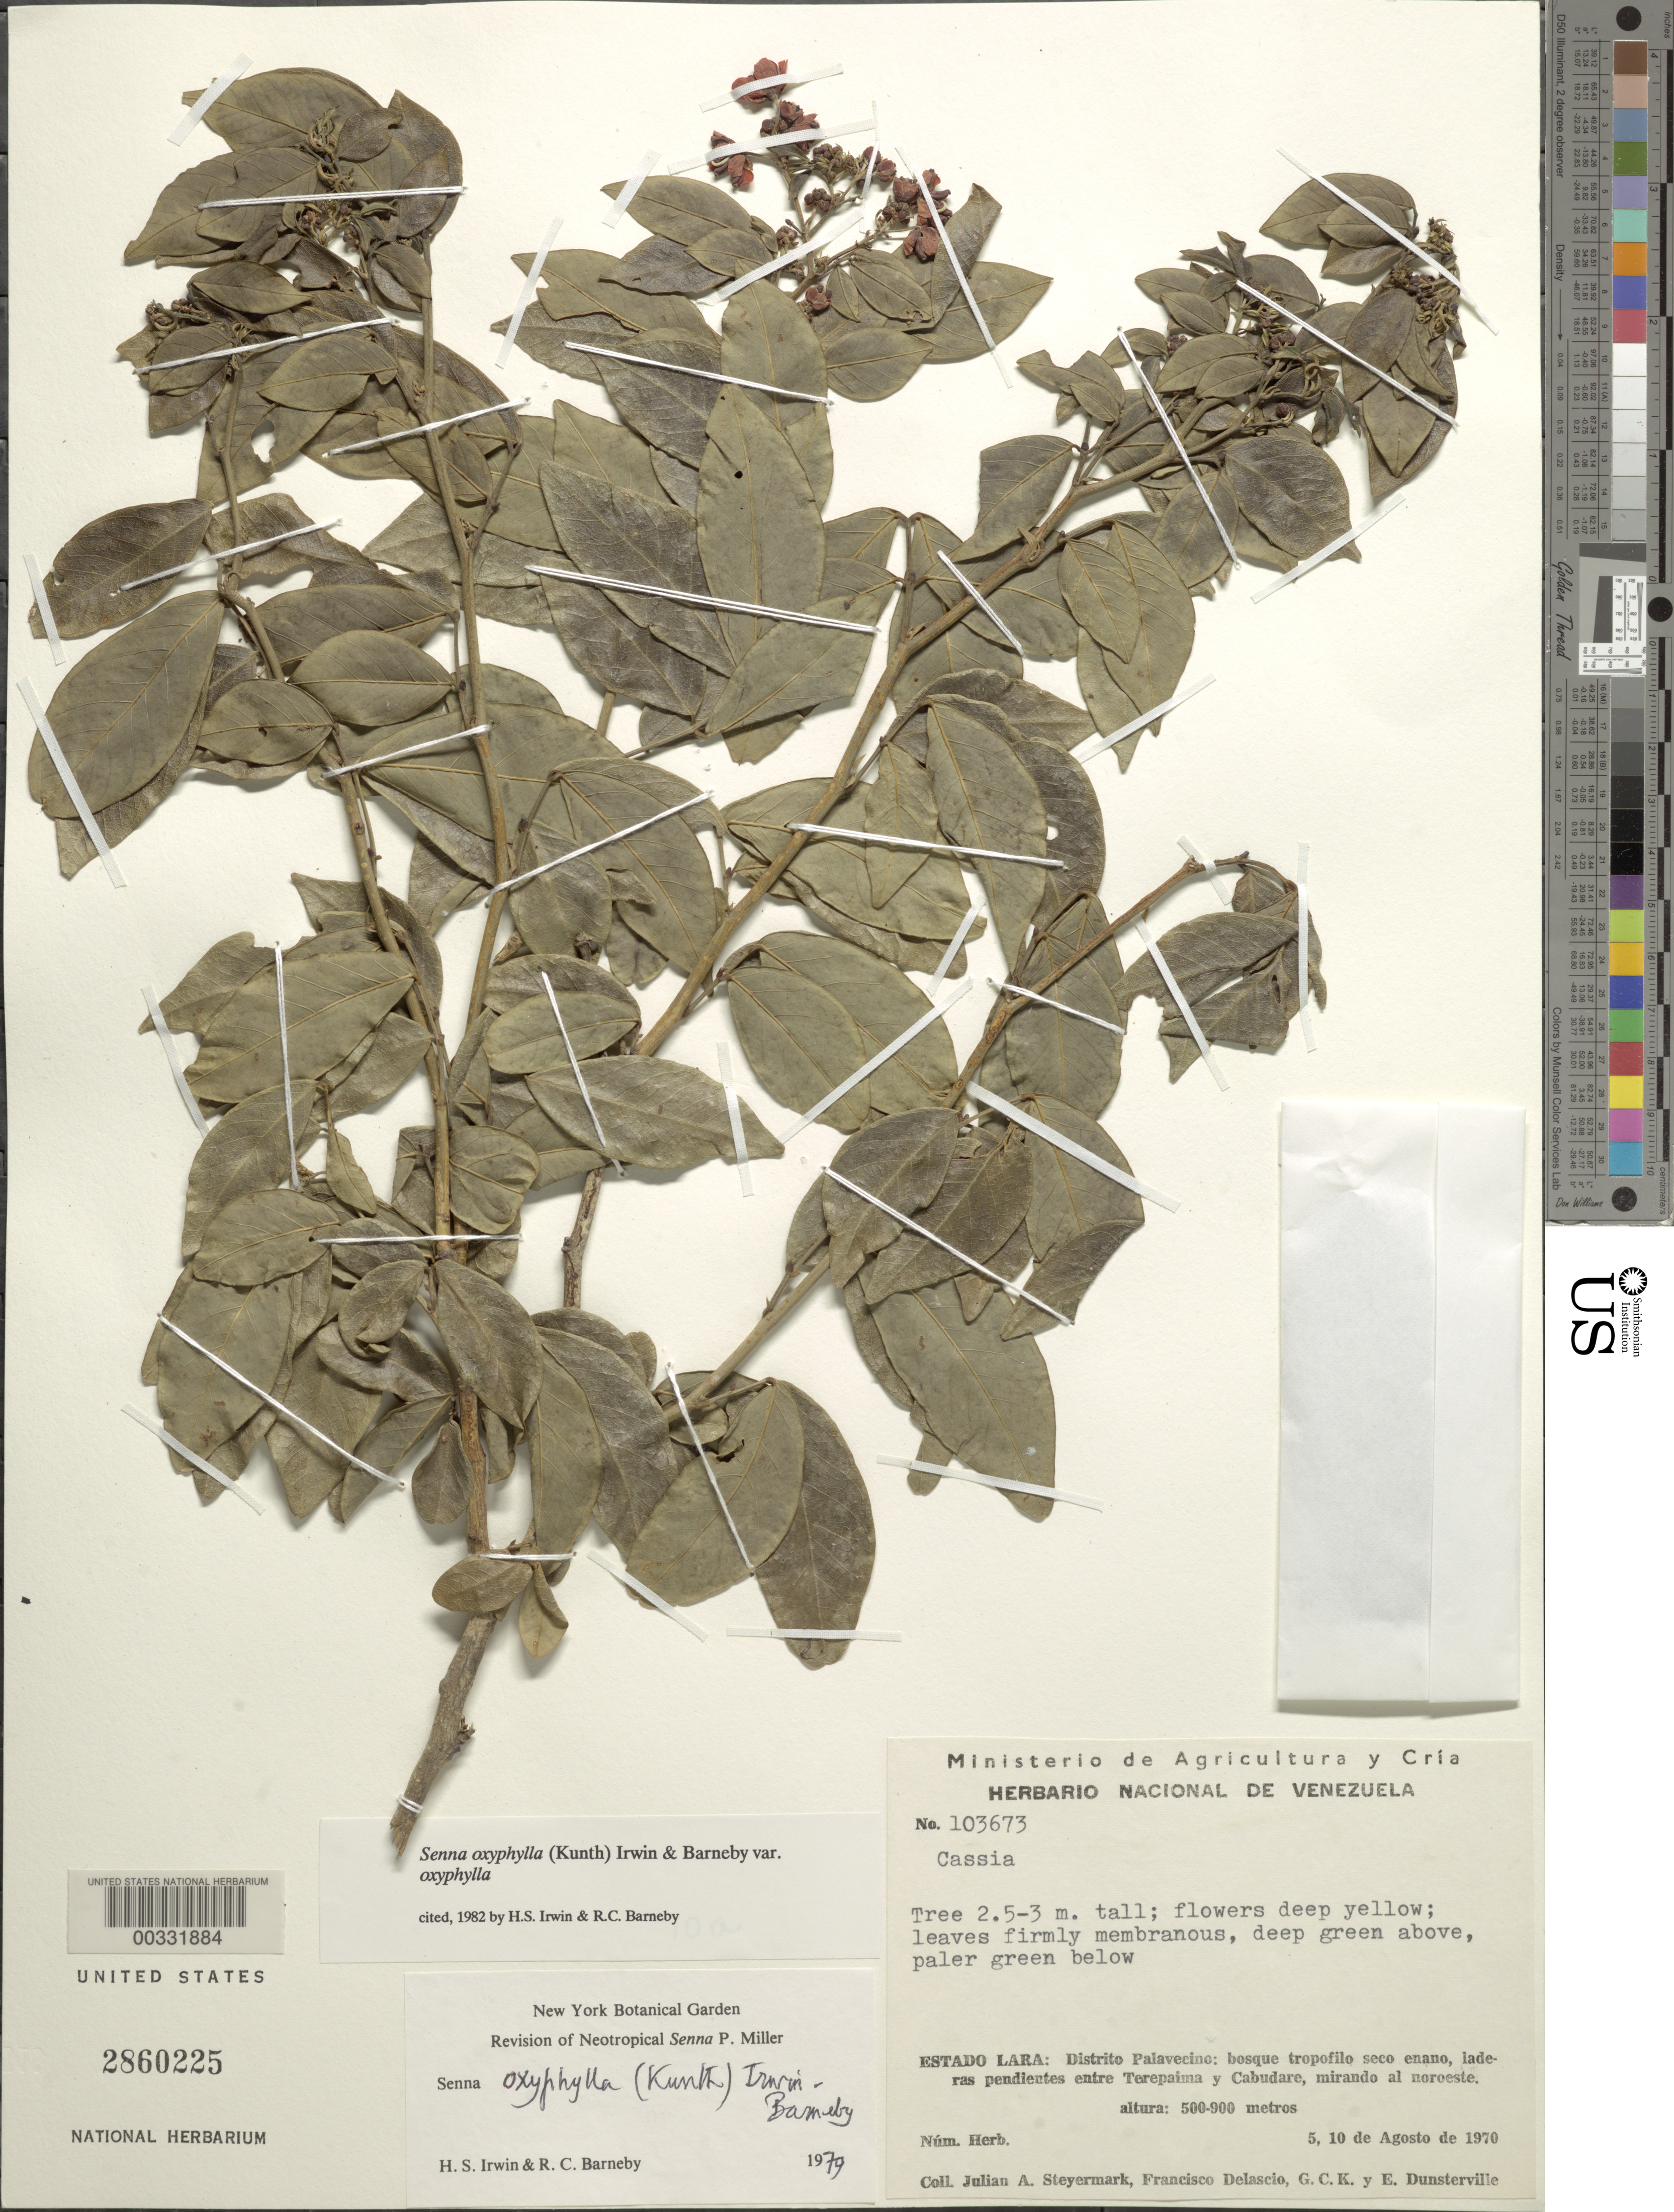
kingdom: Plantae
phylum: Tracheophyta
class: Magnoliopsida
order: Fabales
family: Fabaceae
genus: Senna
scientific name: Senna oxyphylla var. oxyphylla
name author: (Kunth) H.S. Irwin & Barneby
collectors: J. Steyermark, F. Delascio C., G. C. K. Dunsterville & E. Dunsterville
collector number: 103673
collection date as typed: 05 Aug 1970 and 10 Aug 1970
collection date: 1970-08-05,1970-08-10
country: Venezuela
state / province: Lara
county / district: Palavecino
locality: Between terepaima and cabudare, ne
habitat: Dry tropical dwarf forests on slopes of hillsides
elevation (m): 500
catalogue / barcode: US 2860225